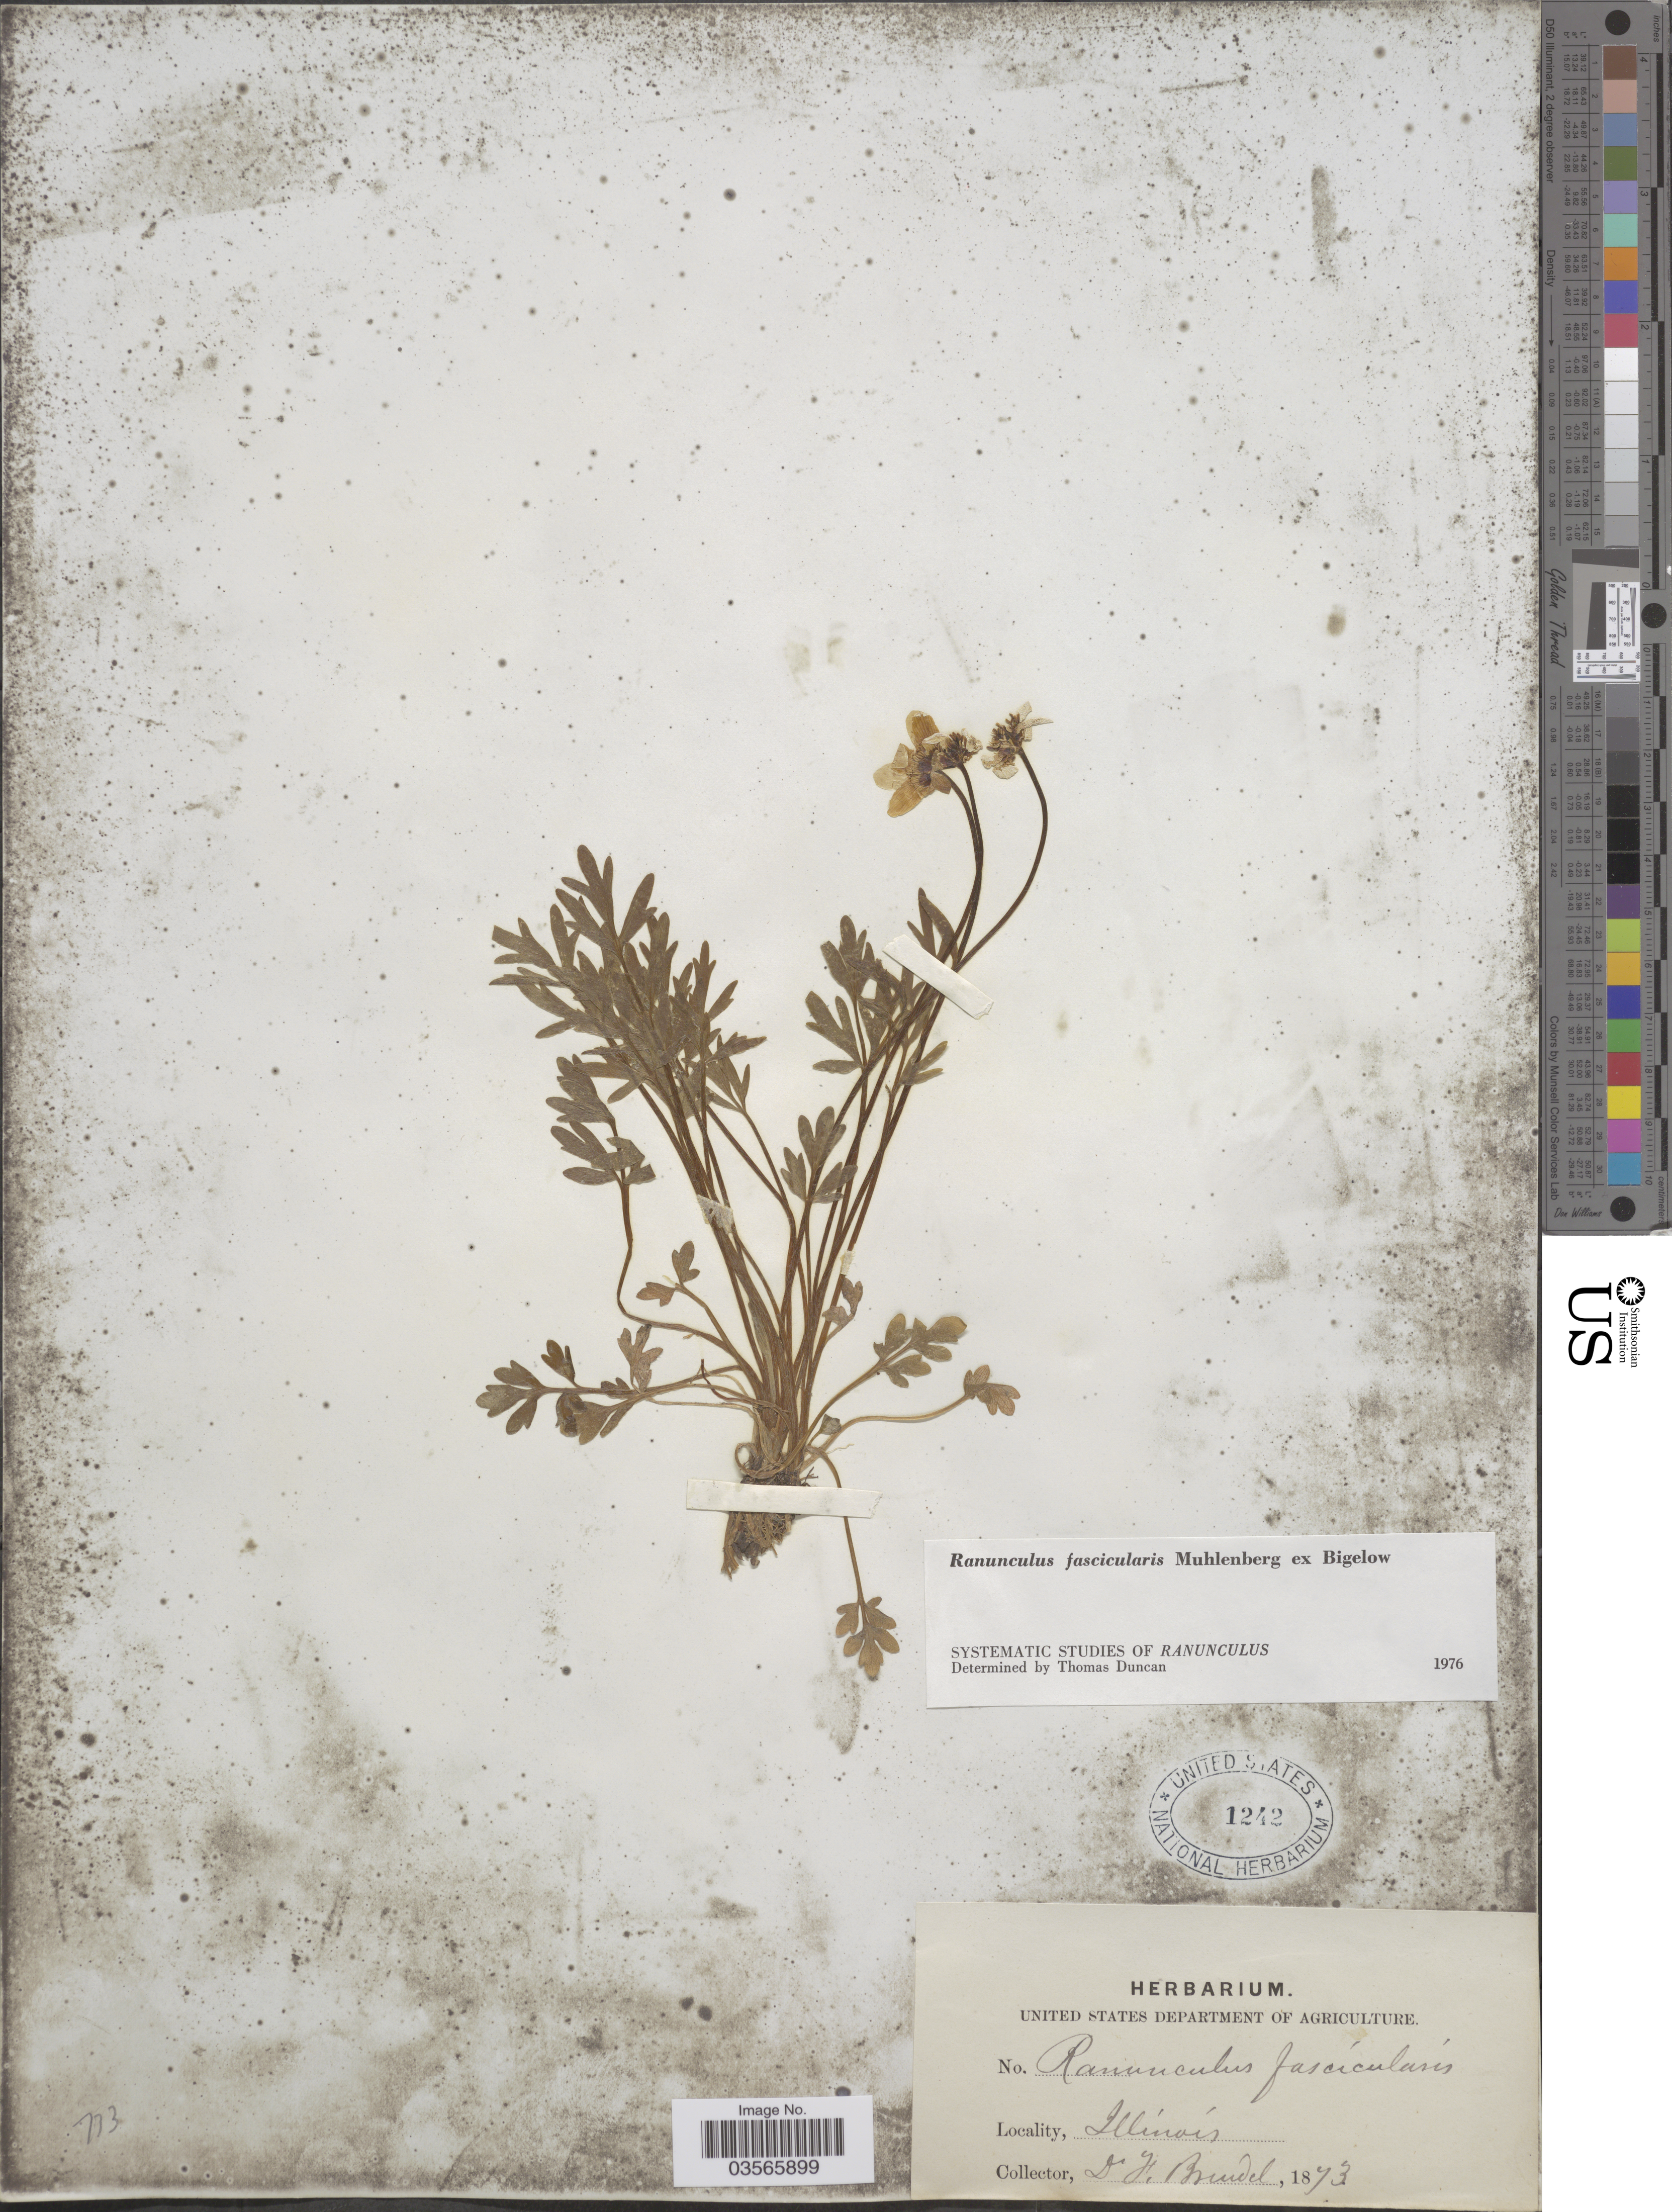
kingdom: Plantae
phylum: Tracheophyta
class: Magnoliopsida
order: Ranunculales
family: Ranunculaceae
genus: Ranunculus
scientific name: Ranunculus fascicularis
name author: Muhl. ex Bigelow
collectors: J. Brendel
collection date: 1873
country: United States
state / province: Illinois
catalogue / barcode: US 1242